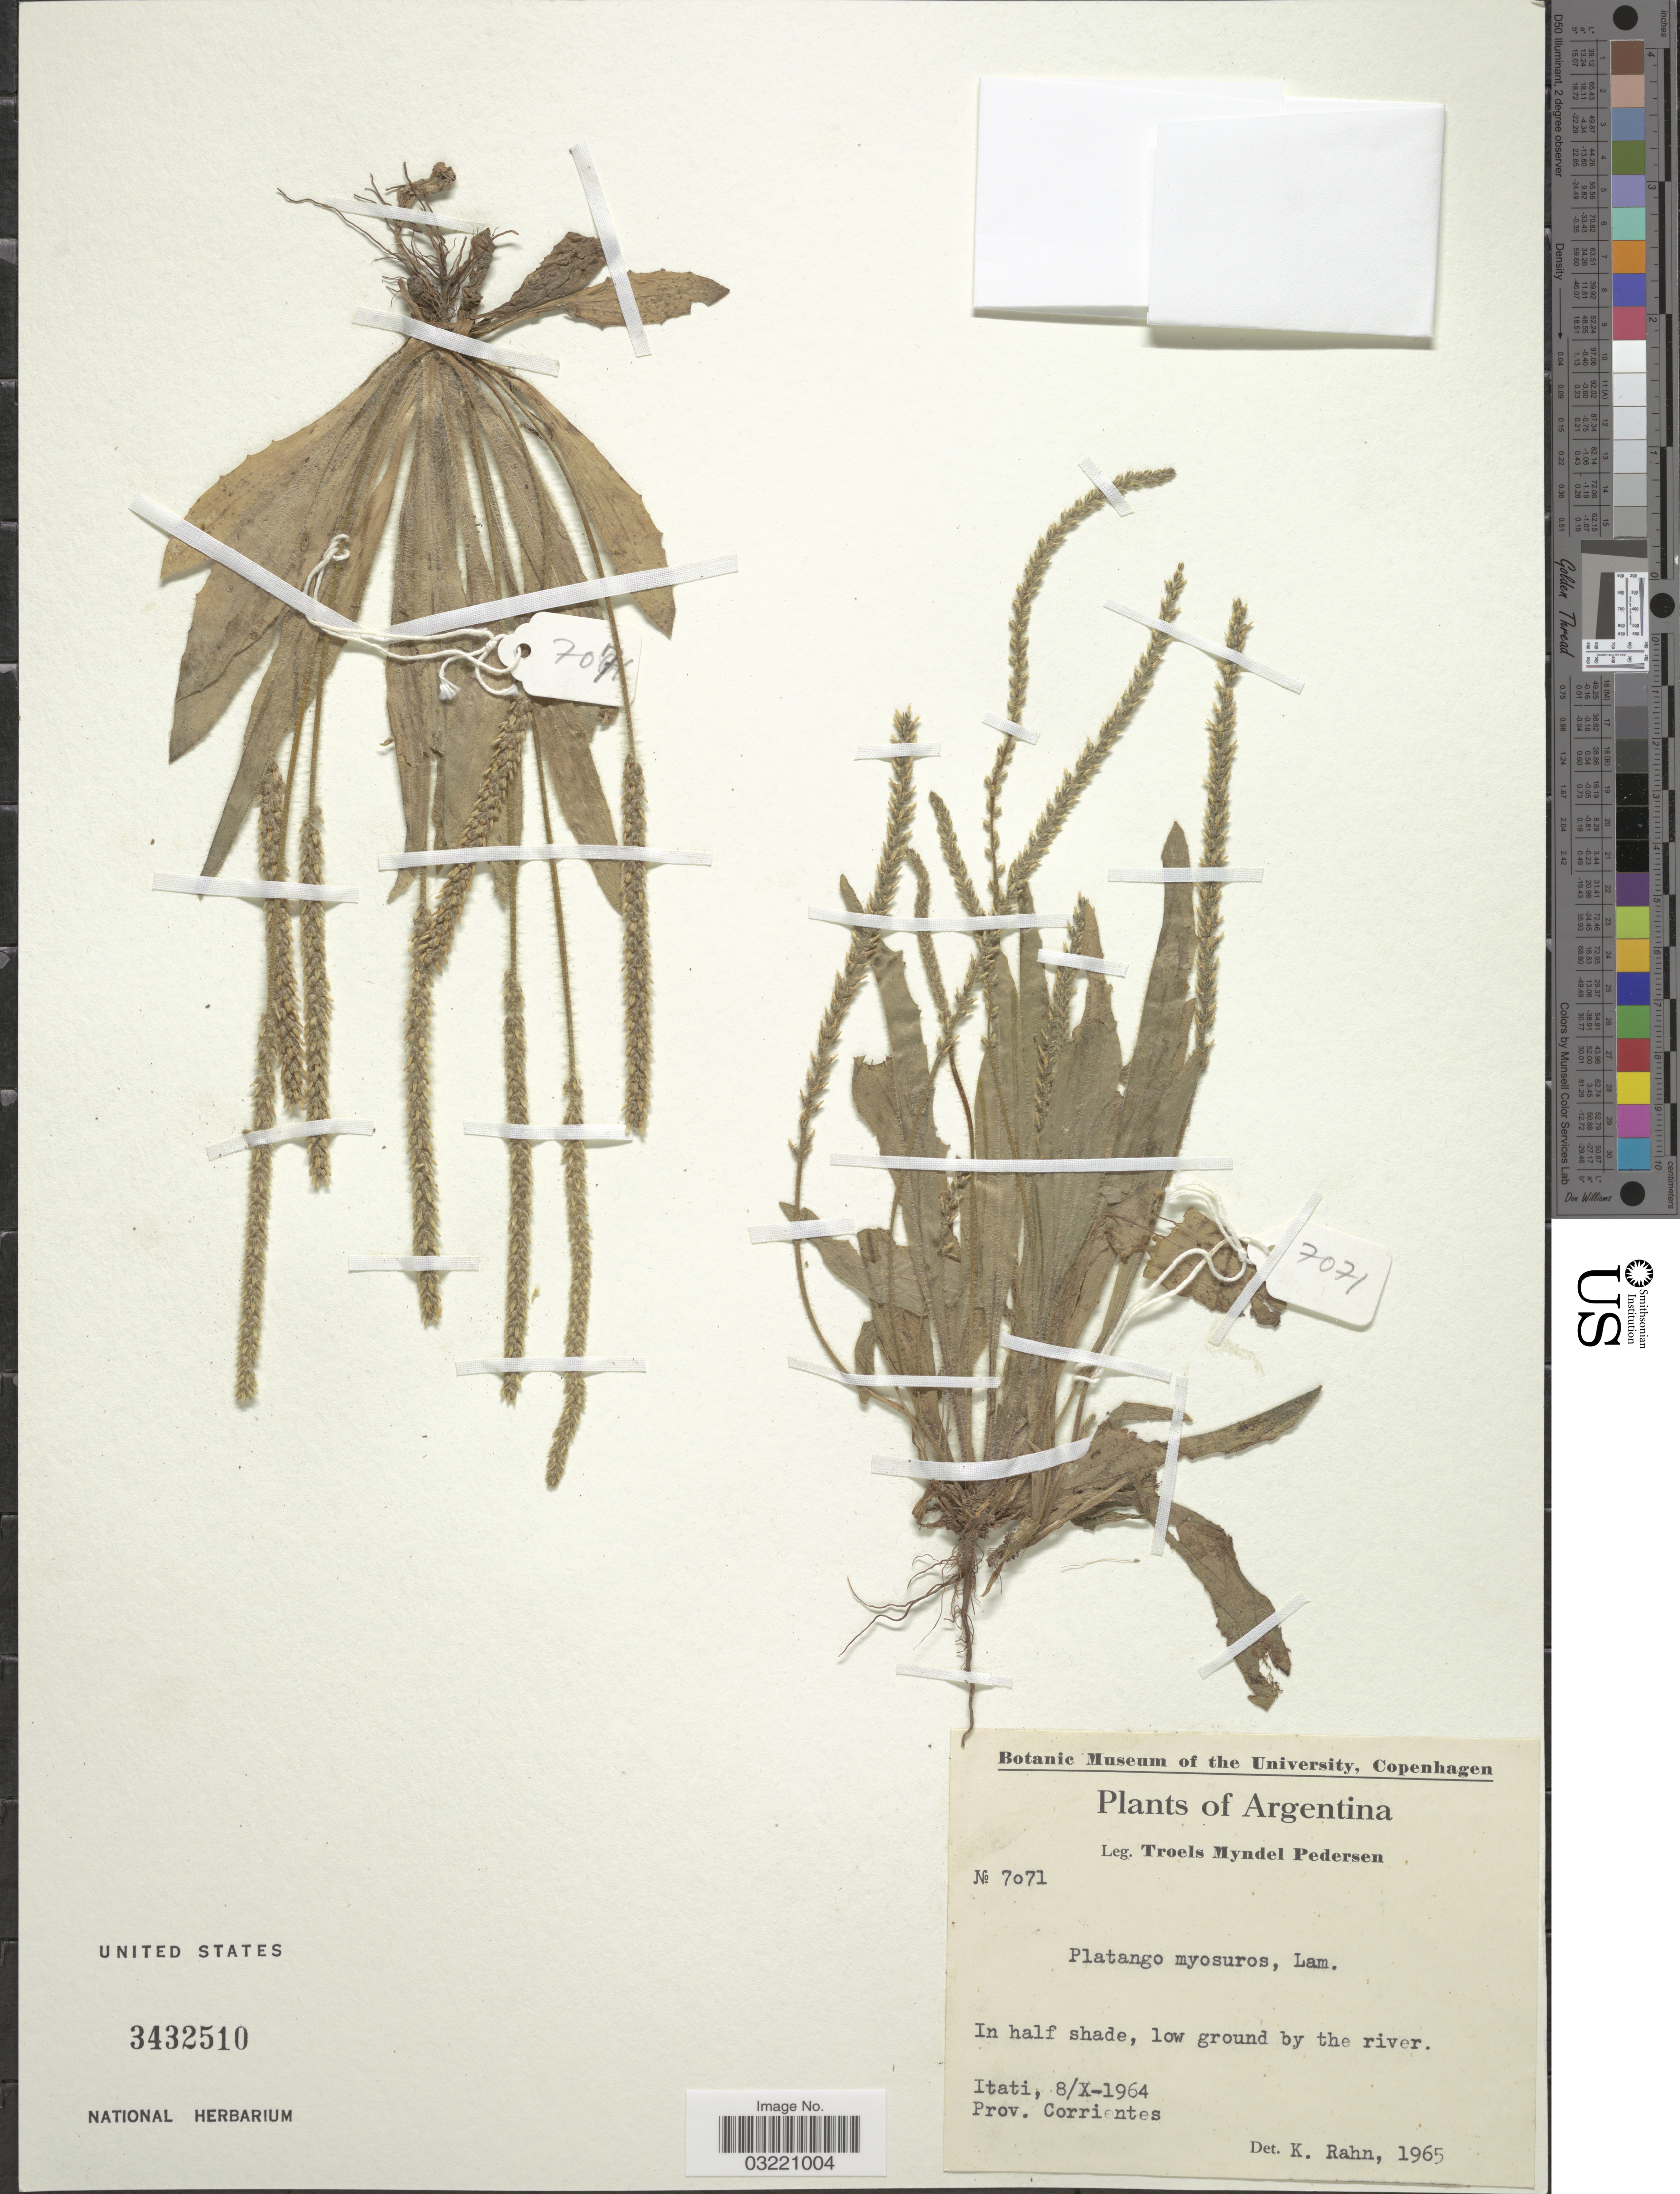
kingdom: Plantae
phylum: Tracheophyta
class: Magnoliopsida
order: Lamiales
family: Plantaginaceae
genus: Plantago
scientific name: Plantago myosuros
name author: Lam.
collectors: T. Pederson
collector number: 7071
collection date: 1964-10-08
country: Argentina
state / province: Corrientes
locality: Itati.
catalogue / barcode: US 3432510